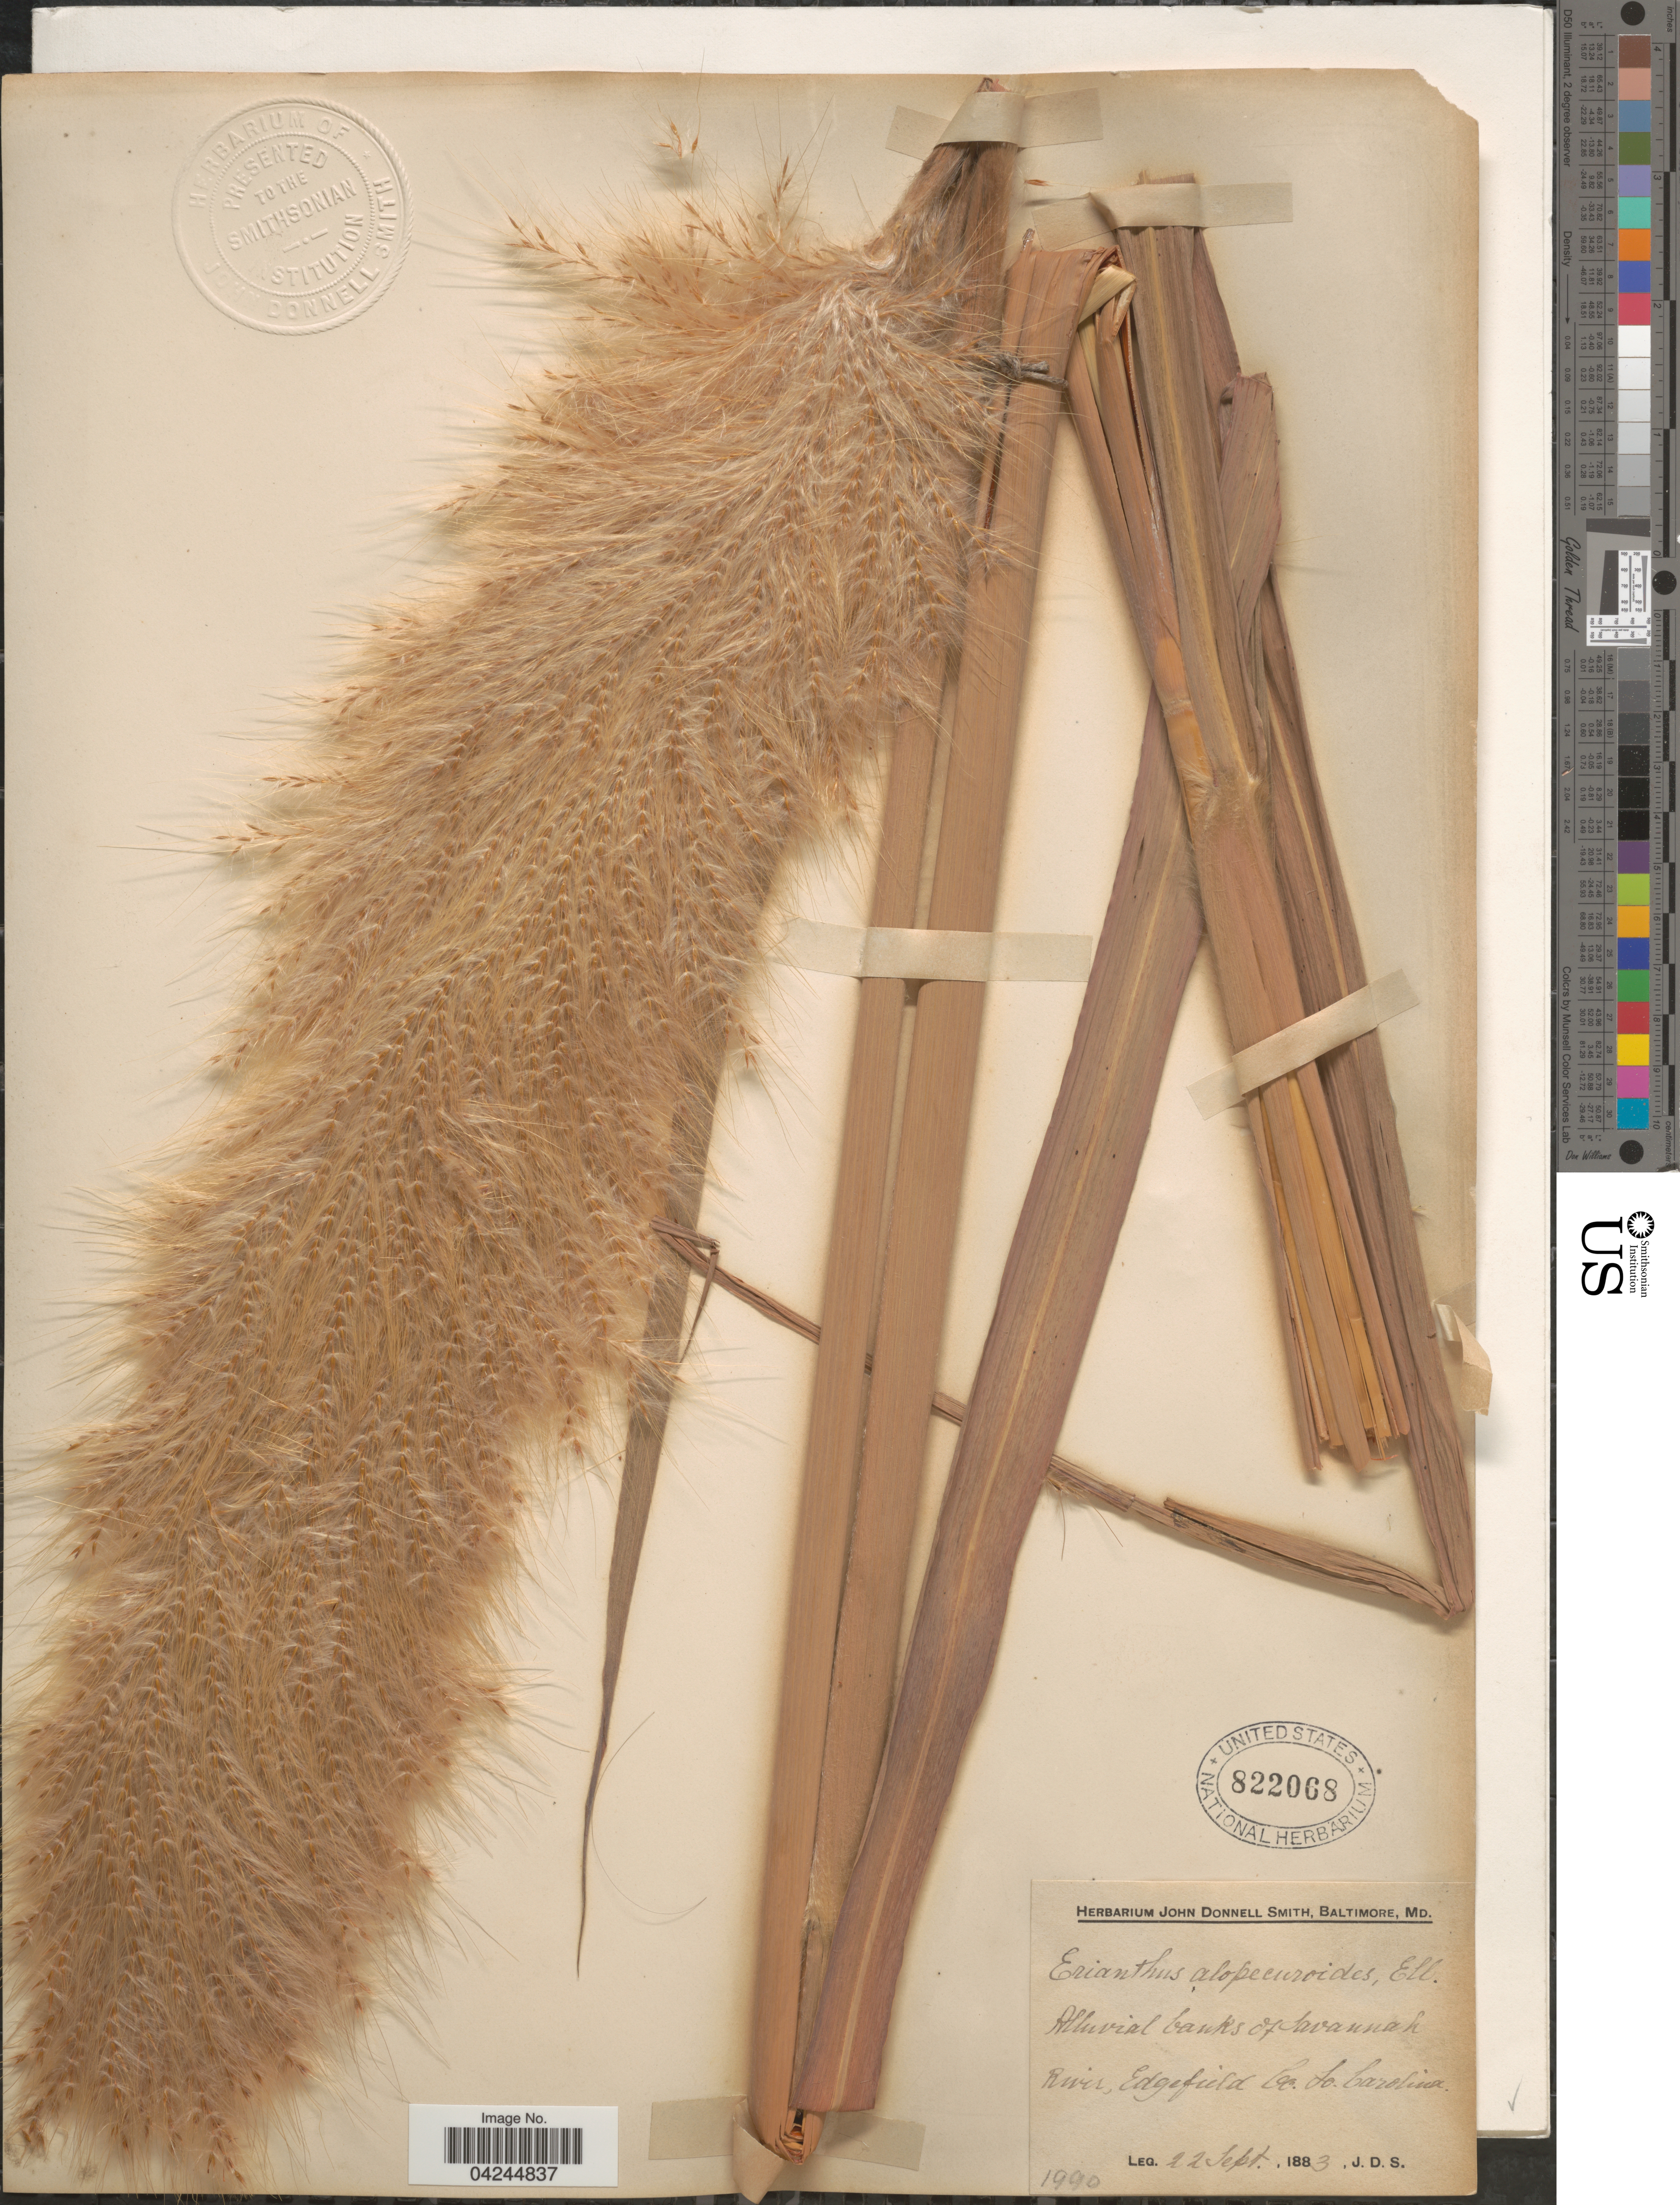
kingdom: Plantae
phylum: Tracheophyta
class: Liliopsida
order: Poales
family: Poaceae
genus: Erianthus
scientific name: Erianthus alopecuroides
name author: Elliott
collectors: J. Donnell Smith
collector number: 1990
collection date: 1883-09-22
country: United States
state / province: South Carolina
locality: Alluvial banks of Savannah River, Edgefield Co.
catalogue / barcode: US 822068